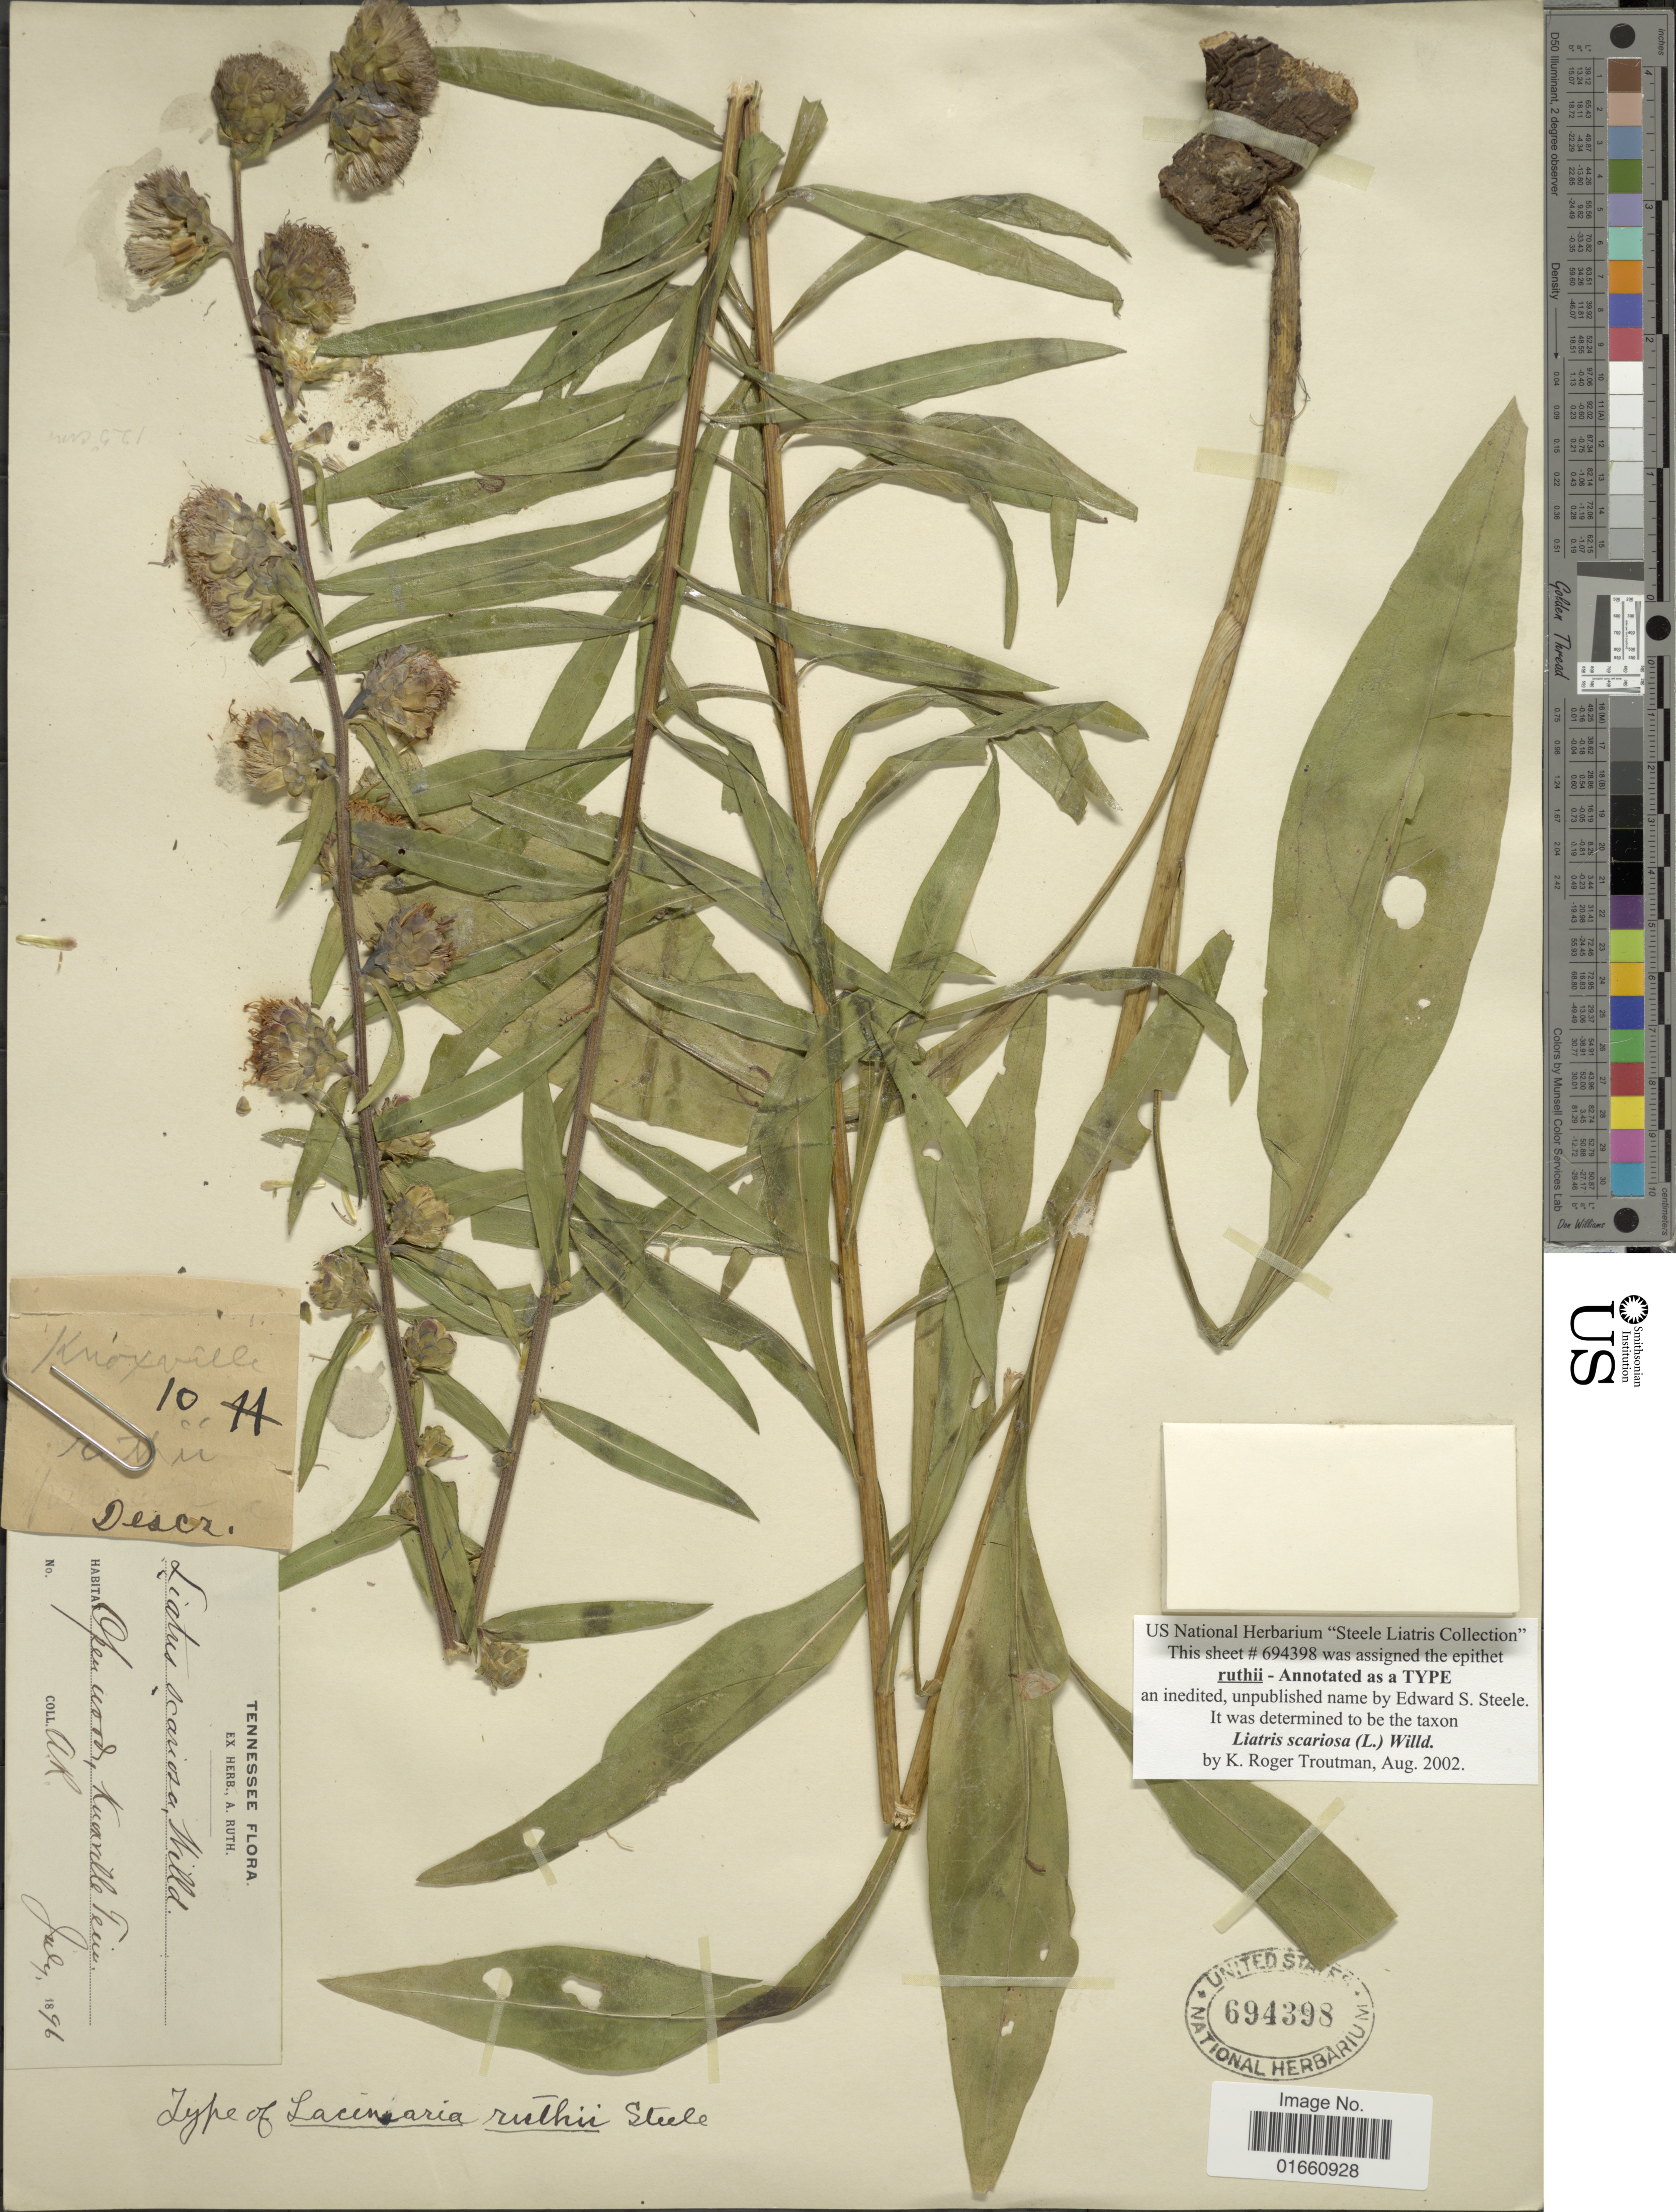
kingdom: Plantae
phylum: Tracheophyta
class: Magnoliopsida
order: Asterales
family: Asteraceae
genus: Liatris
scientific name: Liatris scariosa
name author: (L.) Willd.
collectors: A. Ruth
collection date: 1896-07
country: United States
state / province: Tennessee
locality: Knoxville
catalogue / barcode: US 694398